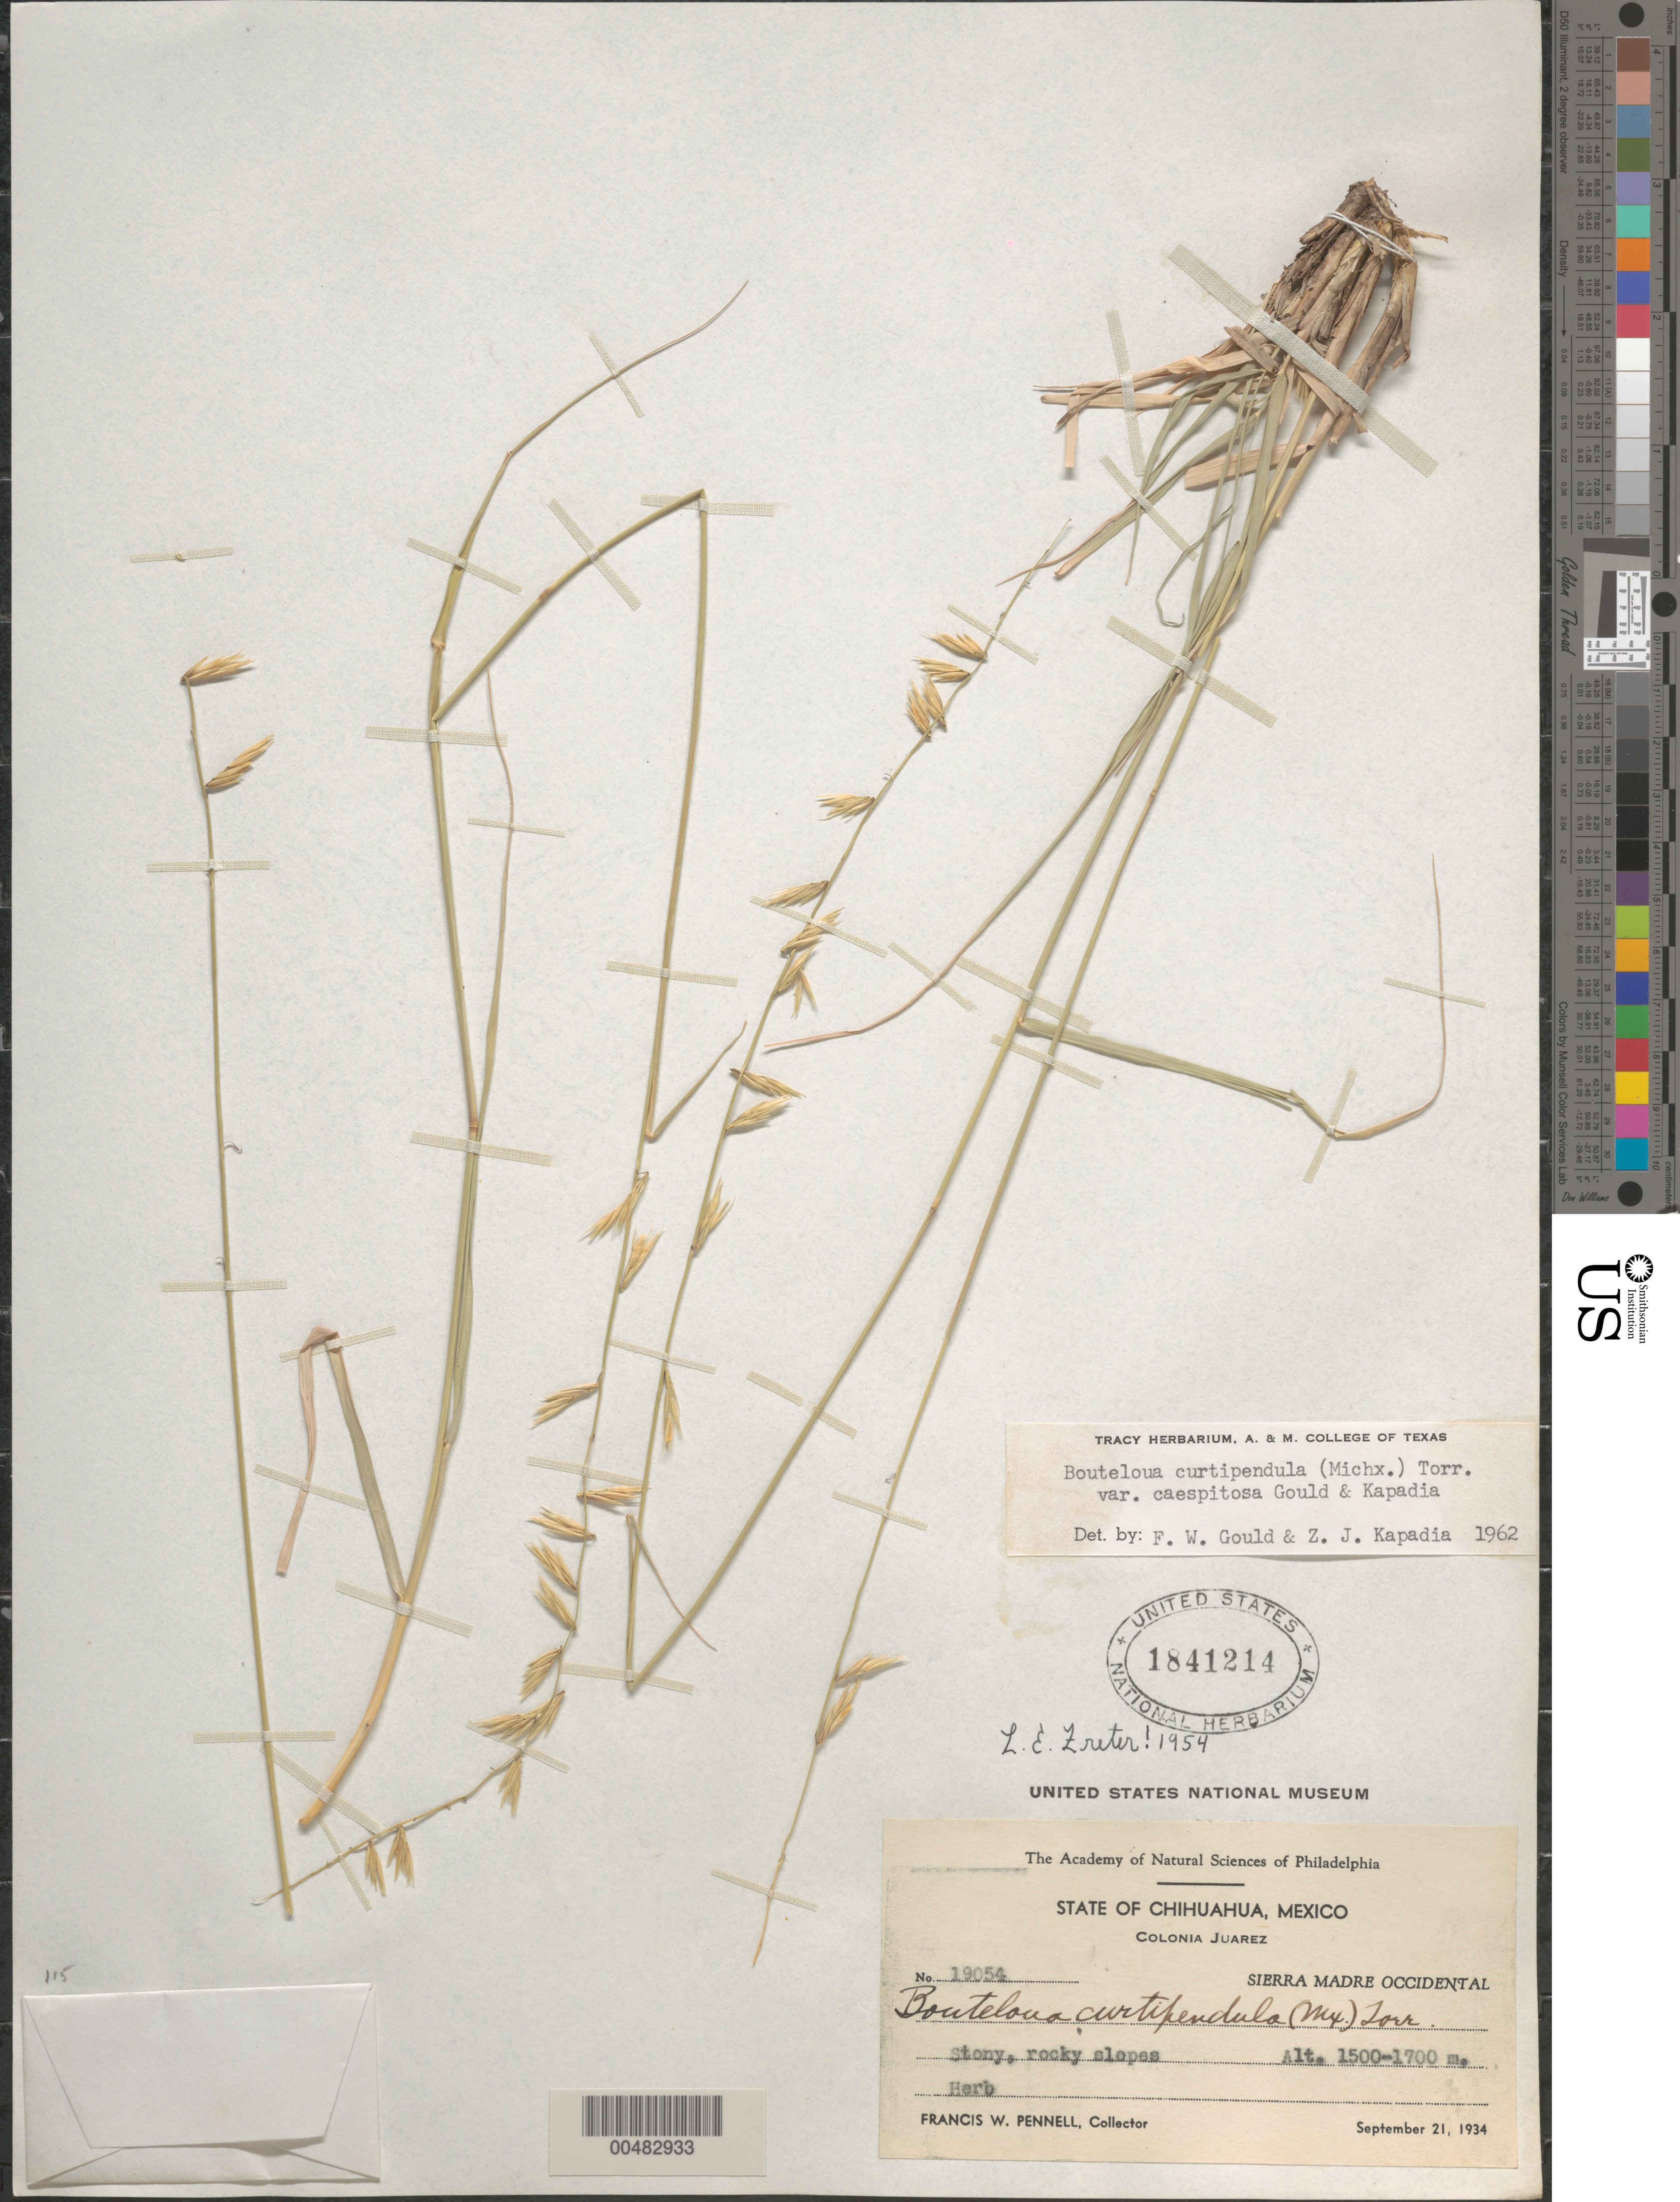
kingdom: Plantae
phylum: Tracheophyta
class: Liliopsida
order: Poales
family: Poaceae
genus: Bouteloua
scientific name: Bouteloua curtipendula var. caespitosa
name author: Gould & Kapadia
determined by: Gould, F. W.; Kapadia, Zarir J.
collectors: F. W. Pennell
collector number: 19054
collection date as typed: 21 Sep 1934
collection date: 1934-09-21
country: Mexico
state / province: Chihuahua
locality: Colonia Juarez, Sierra Madre Oriental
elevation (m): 1500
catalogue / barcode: US 1841214